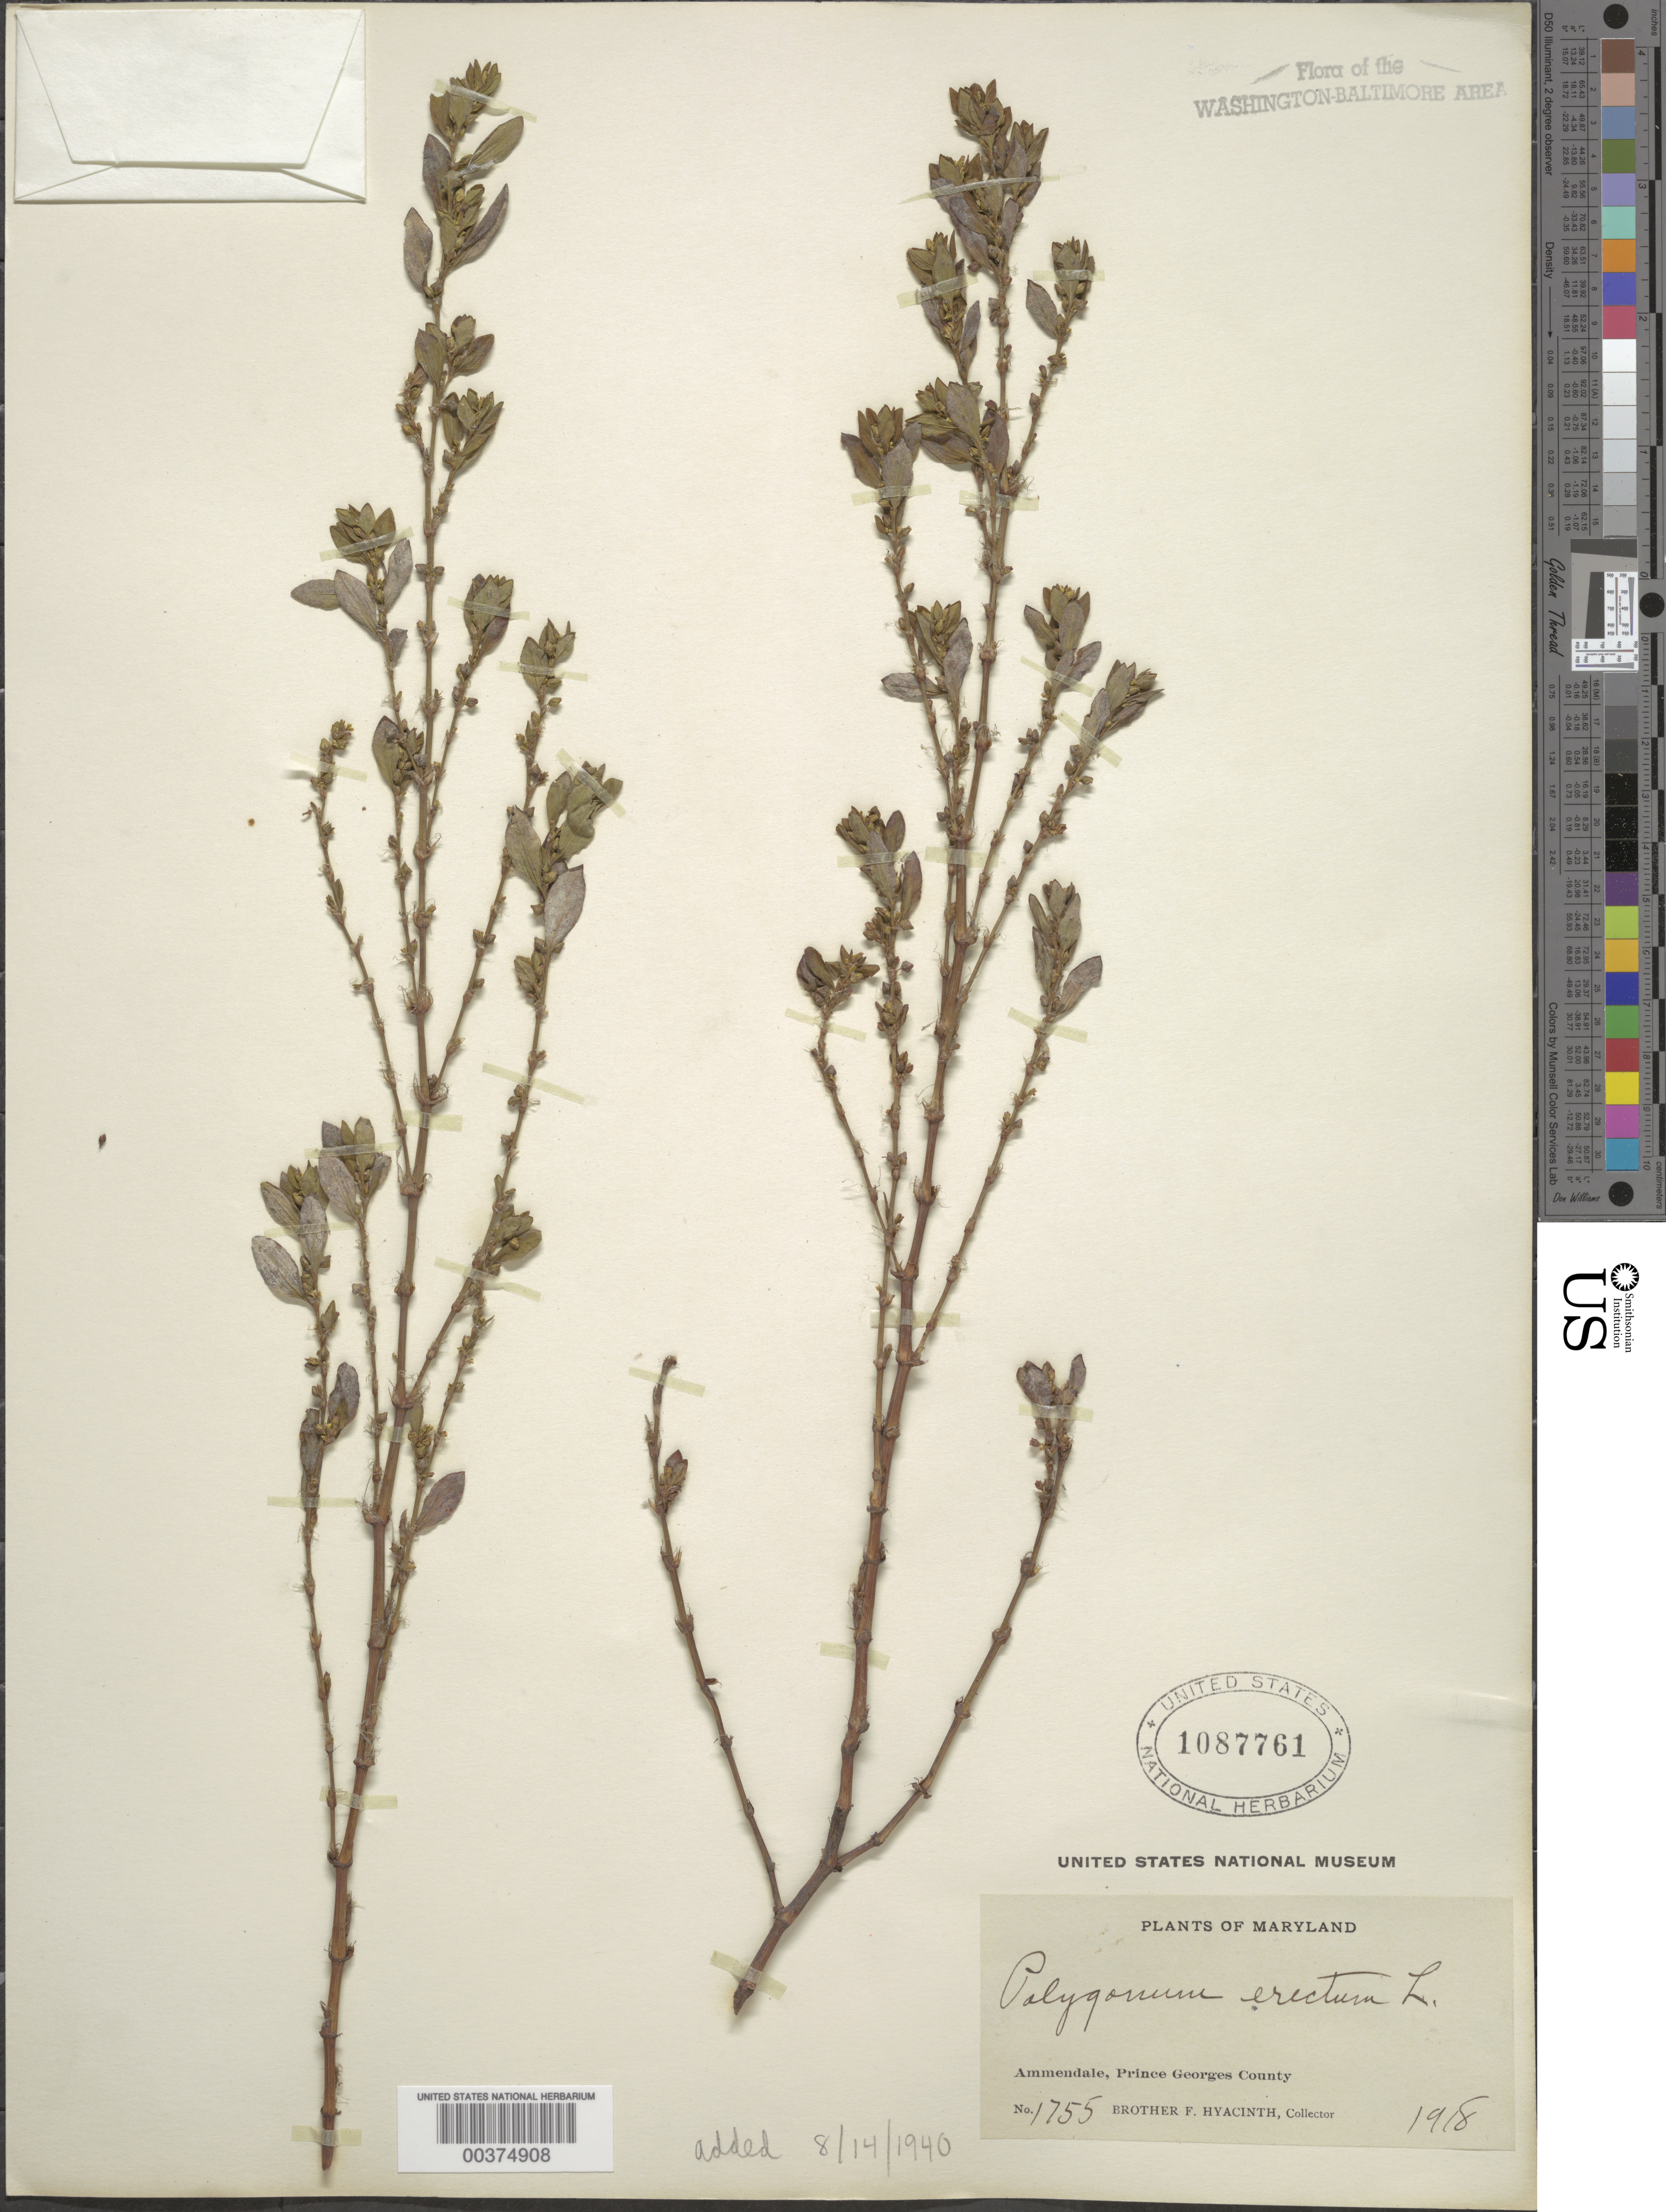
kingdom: Plantae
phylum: Tracheophyta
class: Magnoliopsida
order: Caryophyllales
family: Polygonaceae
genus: Polygonum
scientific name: Polygonum erectum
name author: L.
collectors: F. Hyacinth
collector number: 1755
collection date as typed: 1918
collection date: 1918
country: United States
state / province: Maryland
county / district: Prince George's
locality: Ammendale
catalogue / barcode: US 1087761